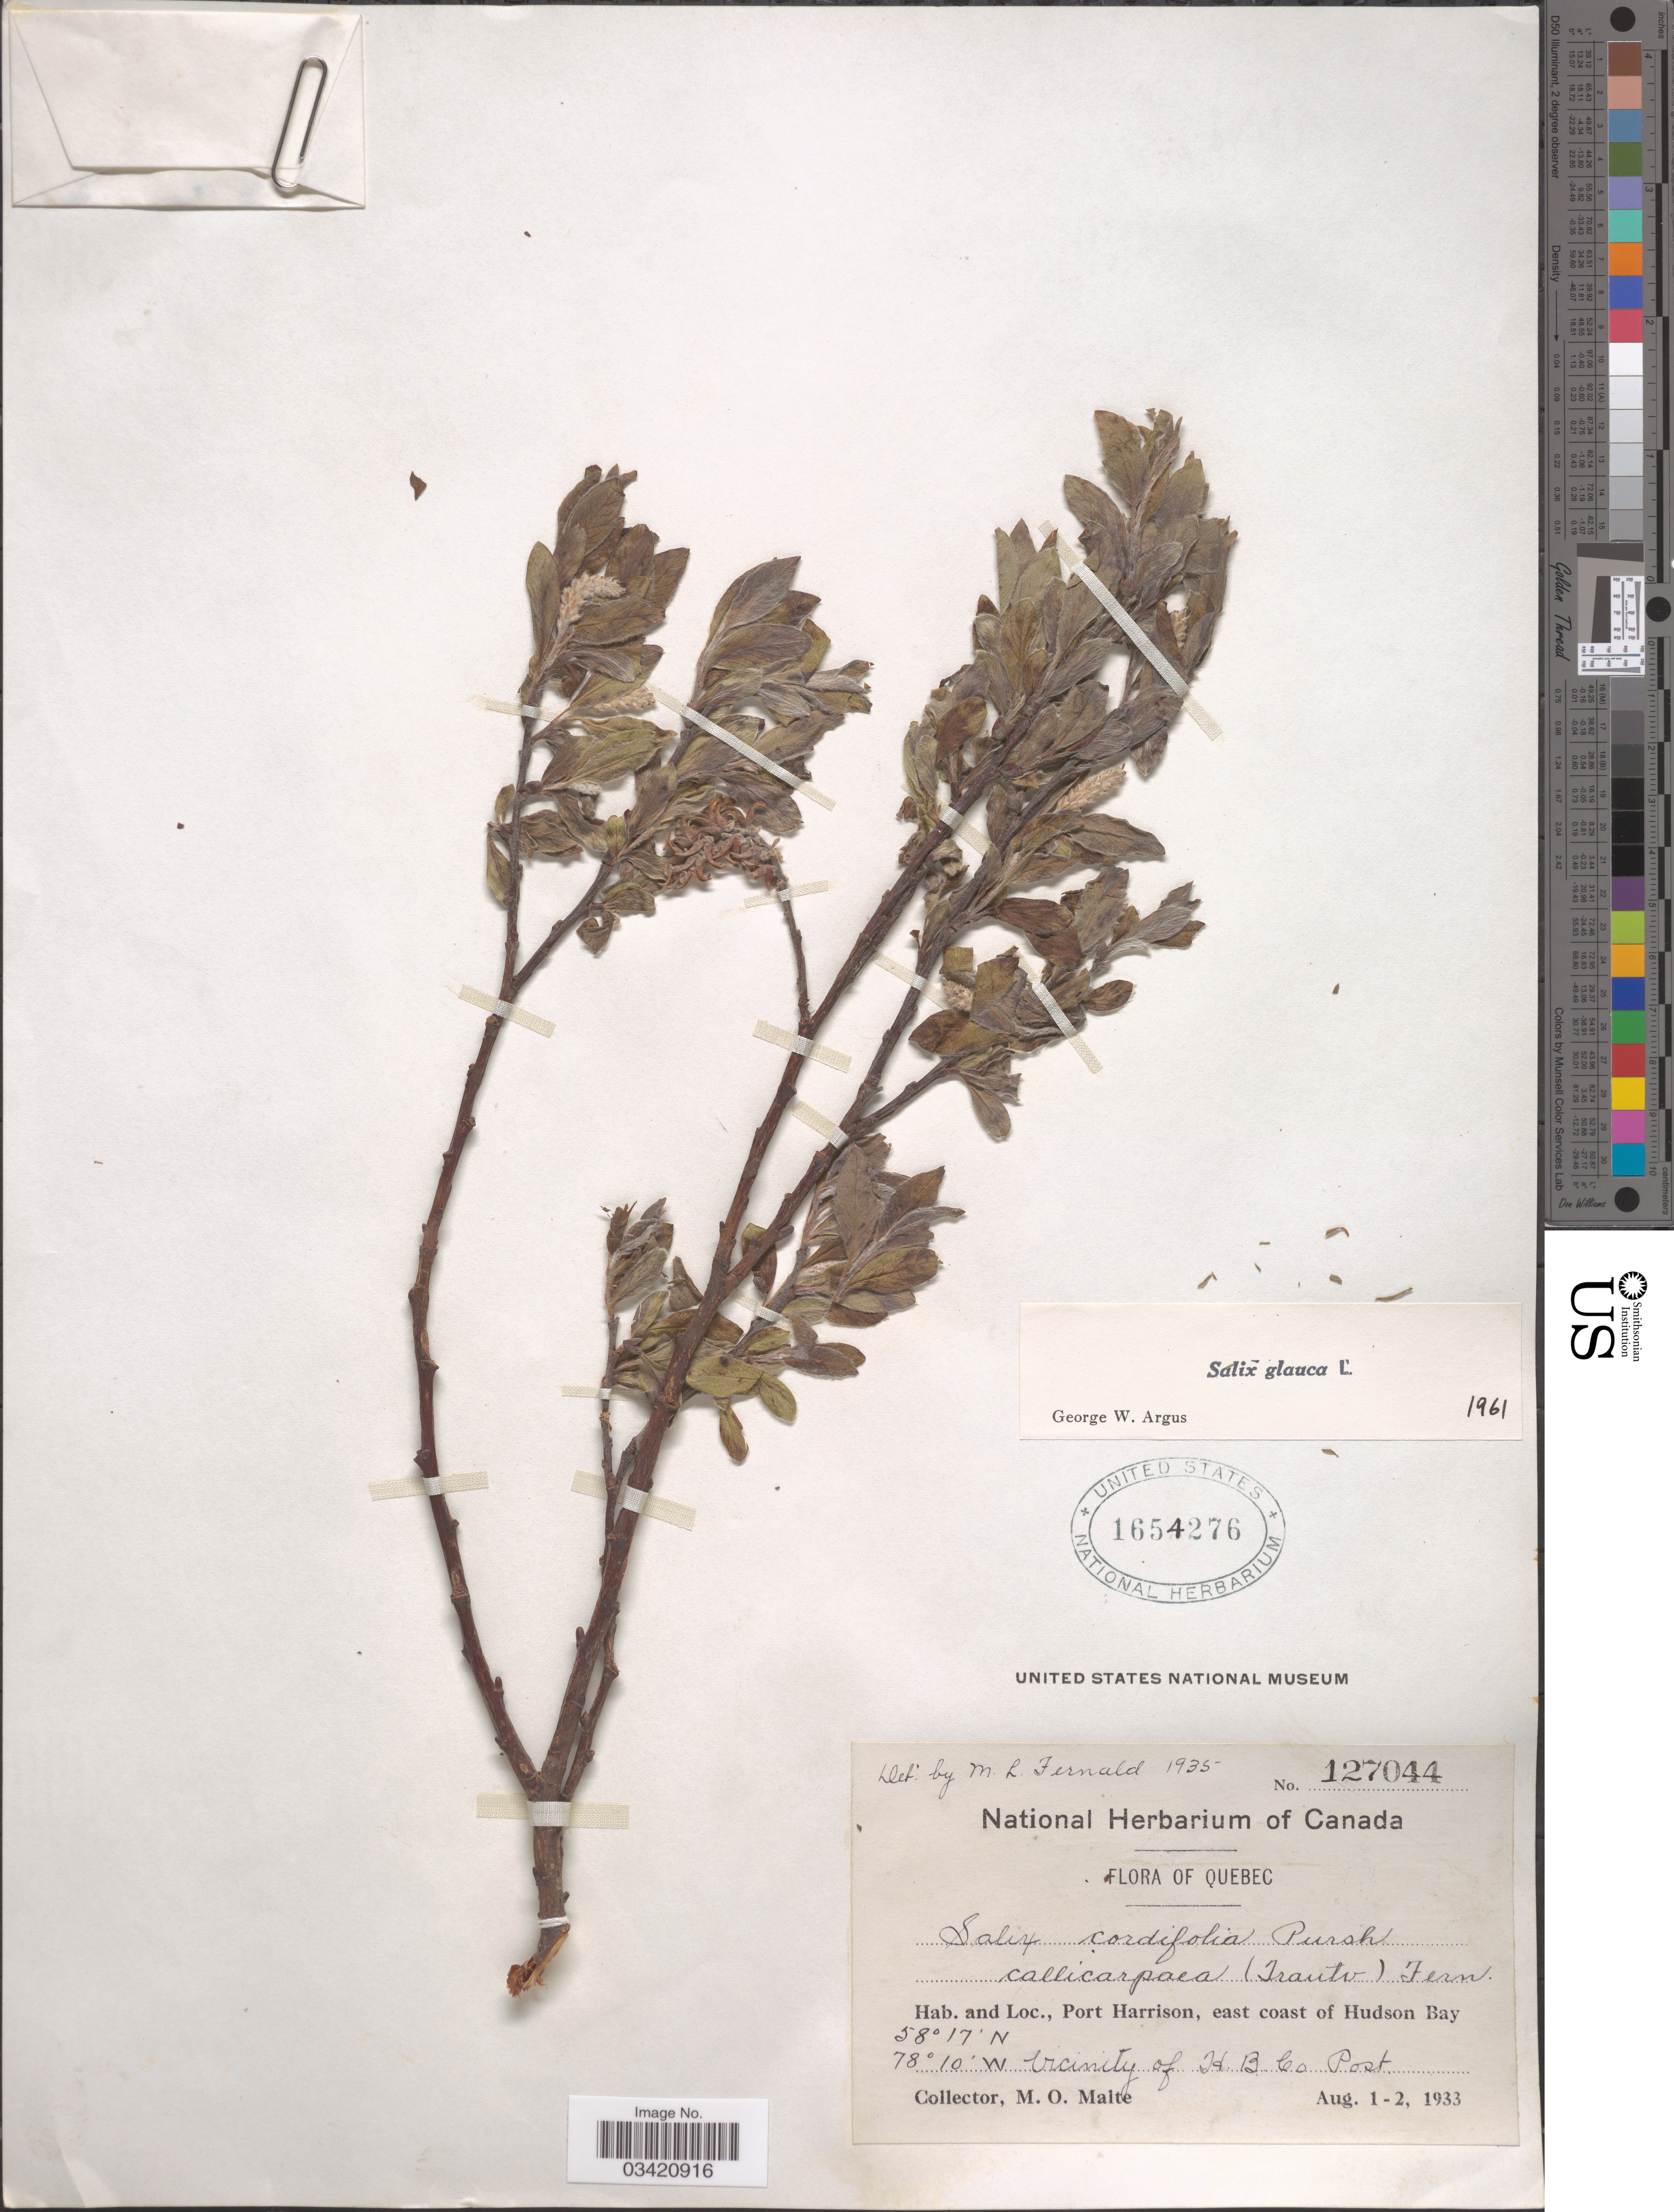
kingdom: Plantae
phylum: Tracheophyta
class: Magnoliopsida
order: Malpighiales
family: Salicaceae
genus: Salix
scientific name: Salix glauca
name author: L.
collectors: M. O. Malte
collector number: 127044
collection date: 1933-08-01/1933-08-02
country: Canada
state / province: Quebec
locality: Port Harrison, east coast of Hudson Bay. Vicinity of H.B. Co. Post.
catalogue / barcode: US 1654276